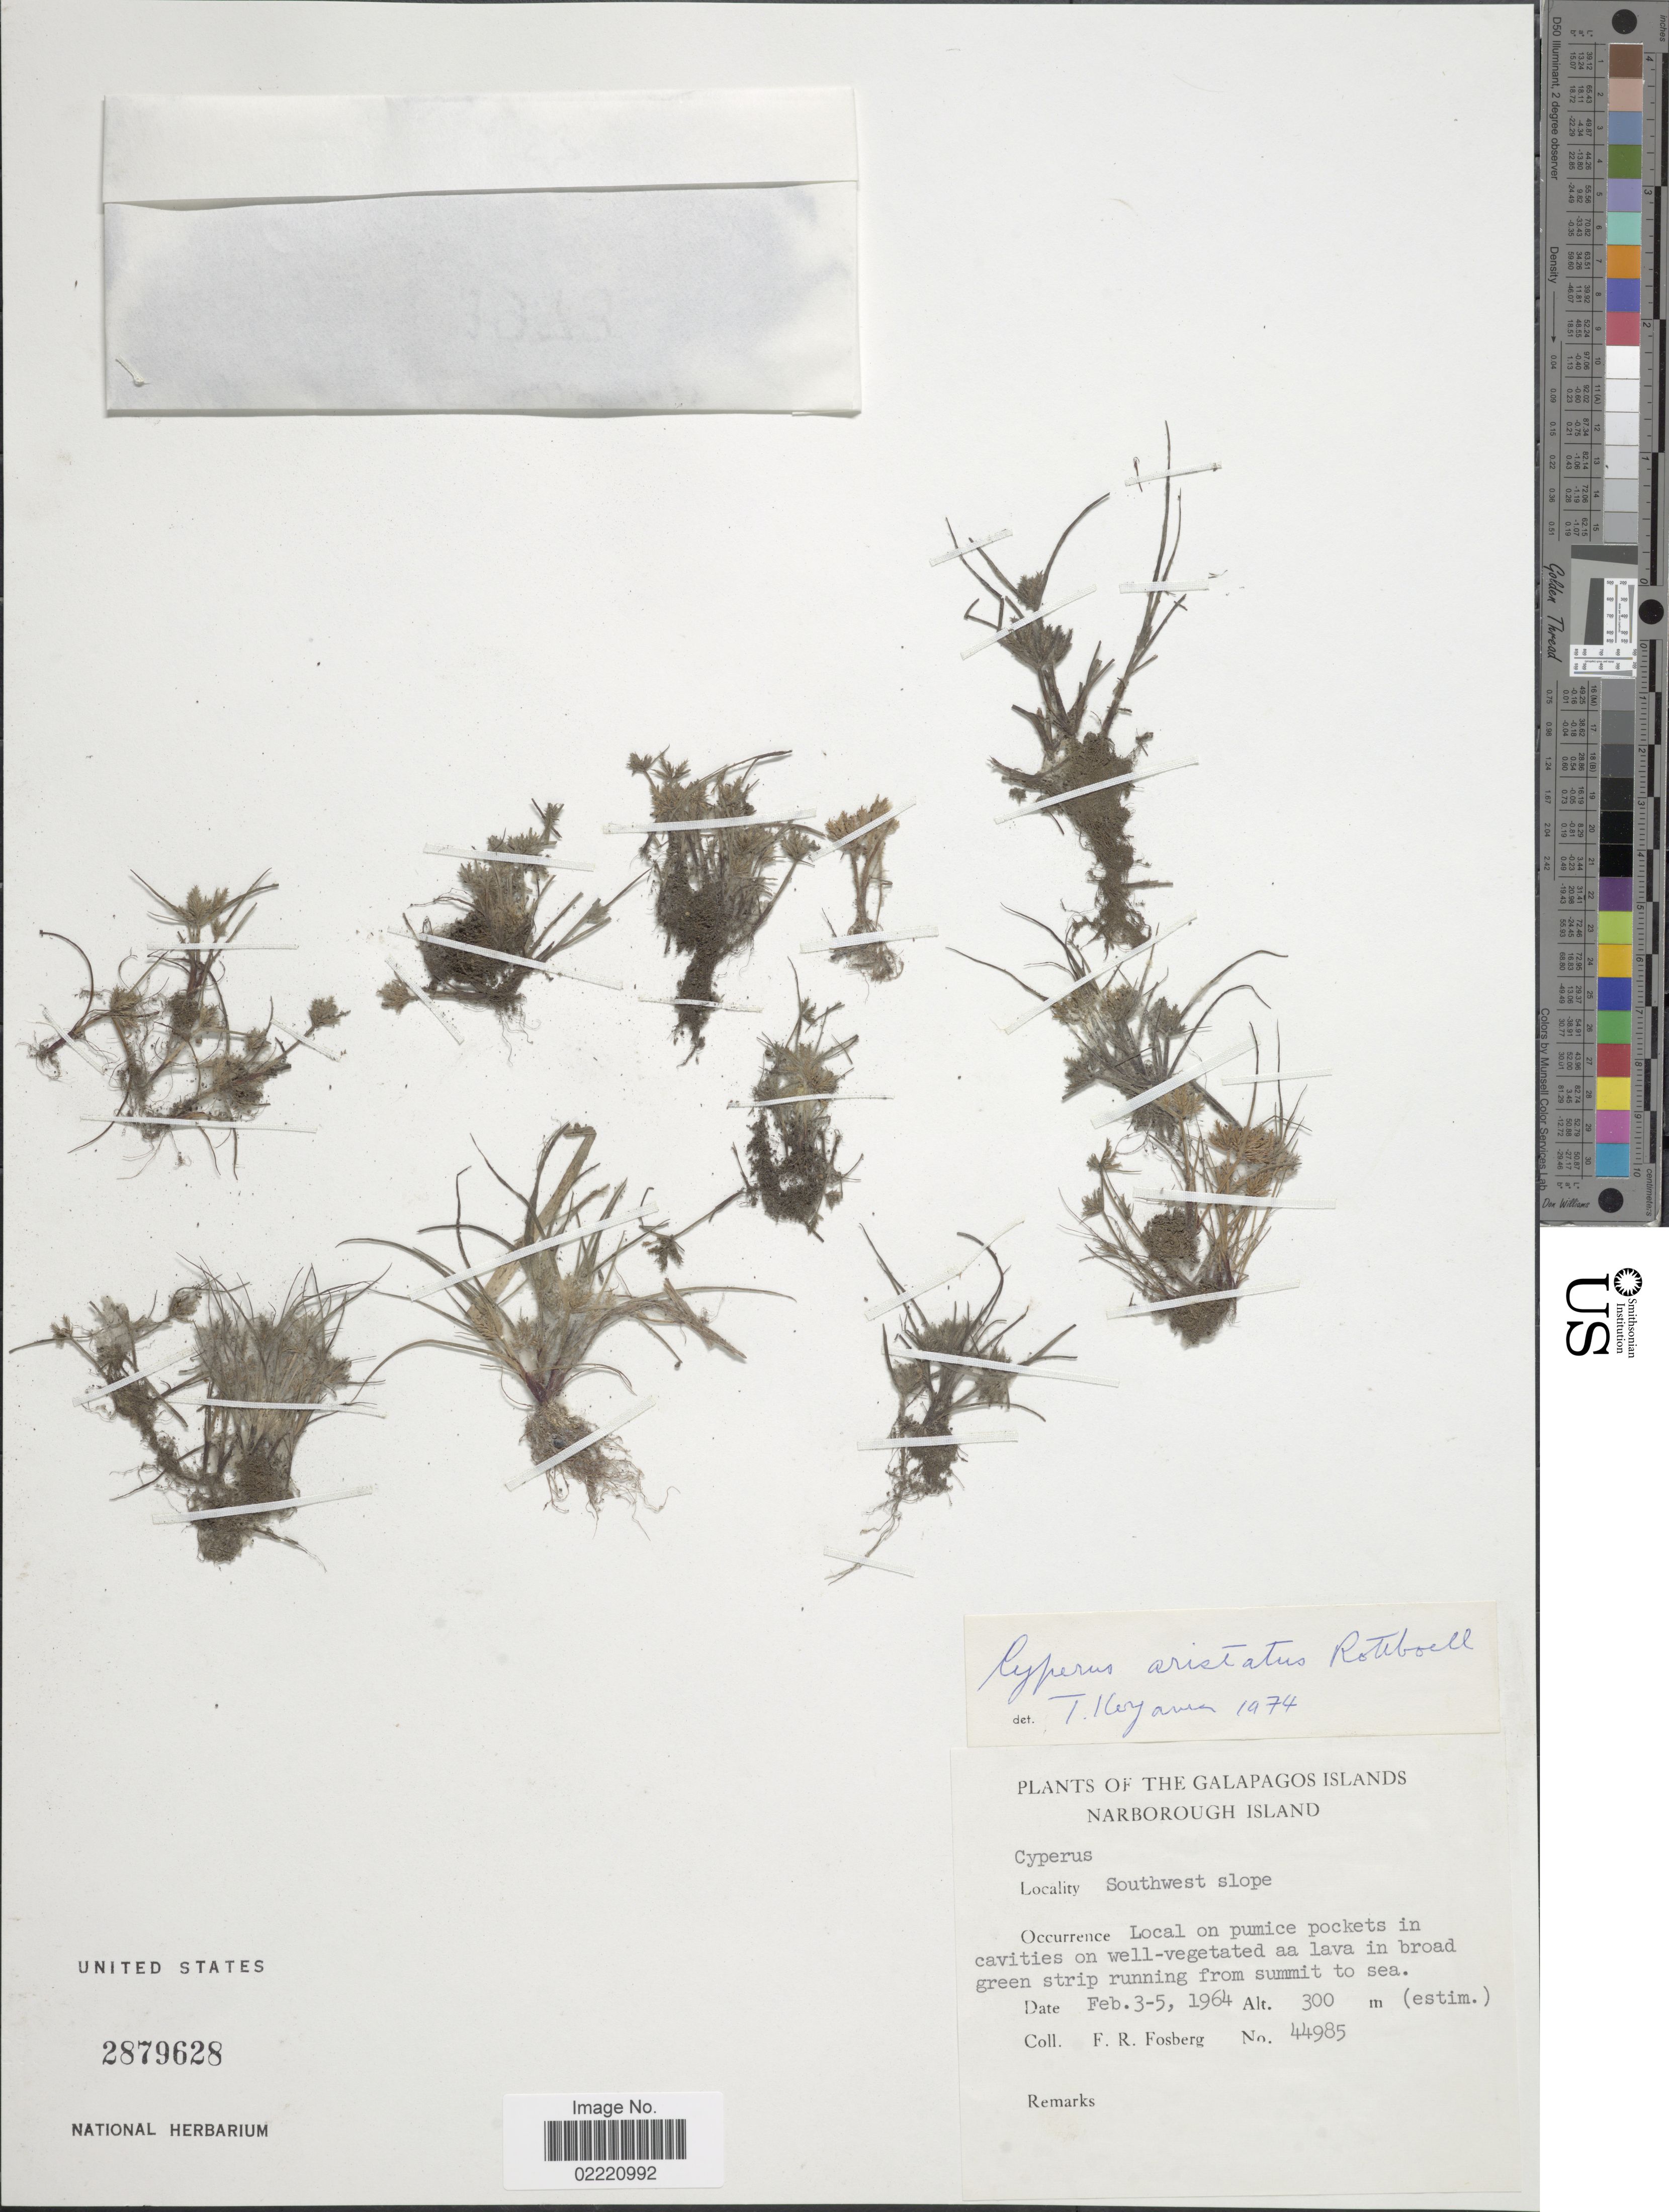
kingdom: Plantae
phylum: Tracheophyta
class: Liliopsida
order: Poales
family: Cyperaceae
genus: Cyperus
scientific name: Cyperus squarrosus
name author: L.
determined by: Strong, Mark T., (BOT), Smithsonian Institution - National Museum of Natural History (UNITED STATES)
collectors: F. R. Fosberg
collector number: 44985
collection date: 1964-02-03/1964-02-05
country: Ecuador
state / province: Colón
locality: The Galapagos Islands, Narborough Island, southwest slope, in broad green strip running from summit to sea.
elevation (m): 300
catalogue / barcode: US 2879628